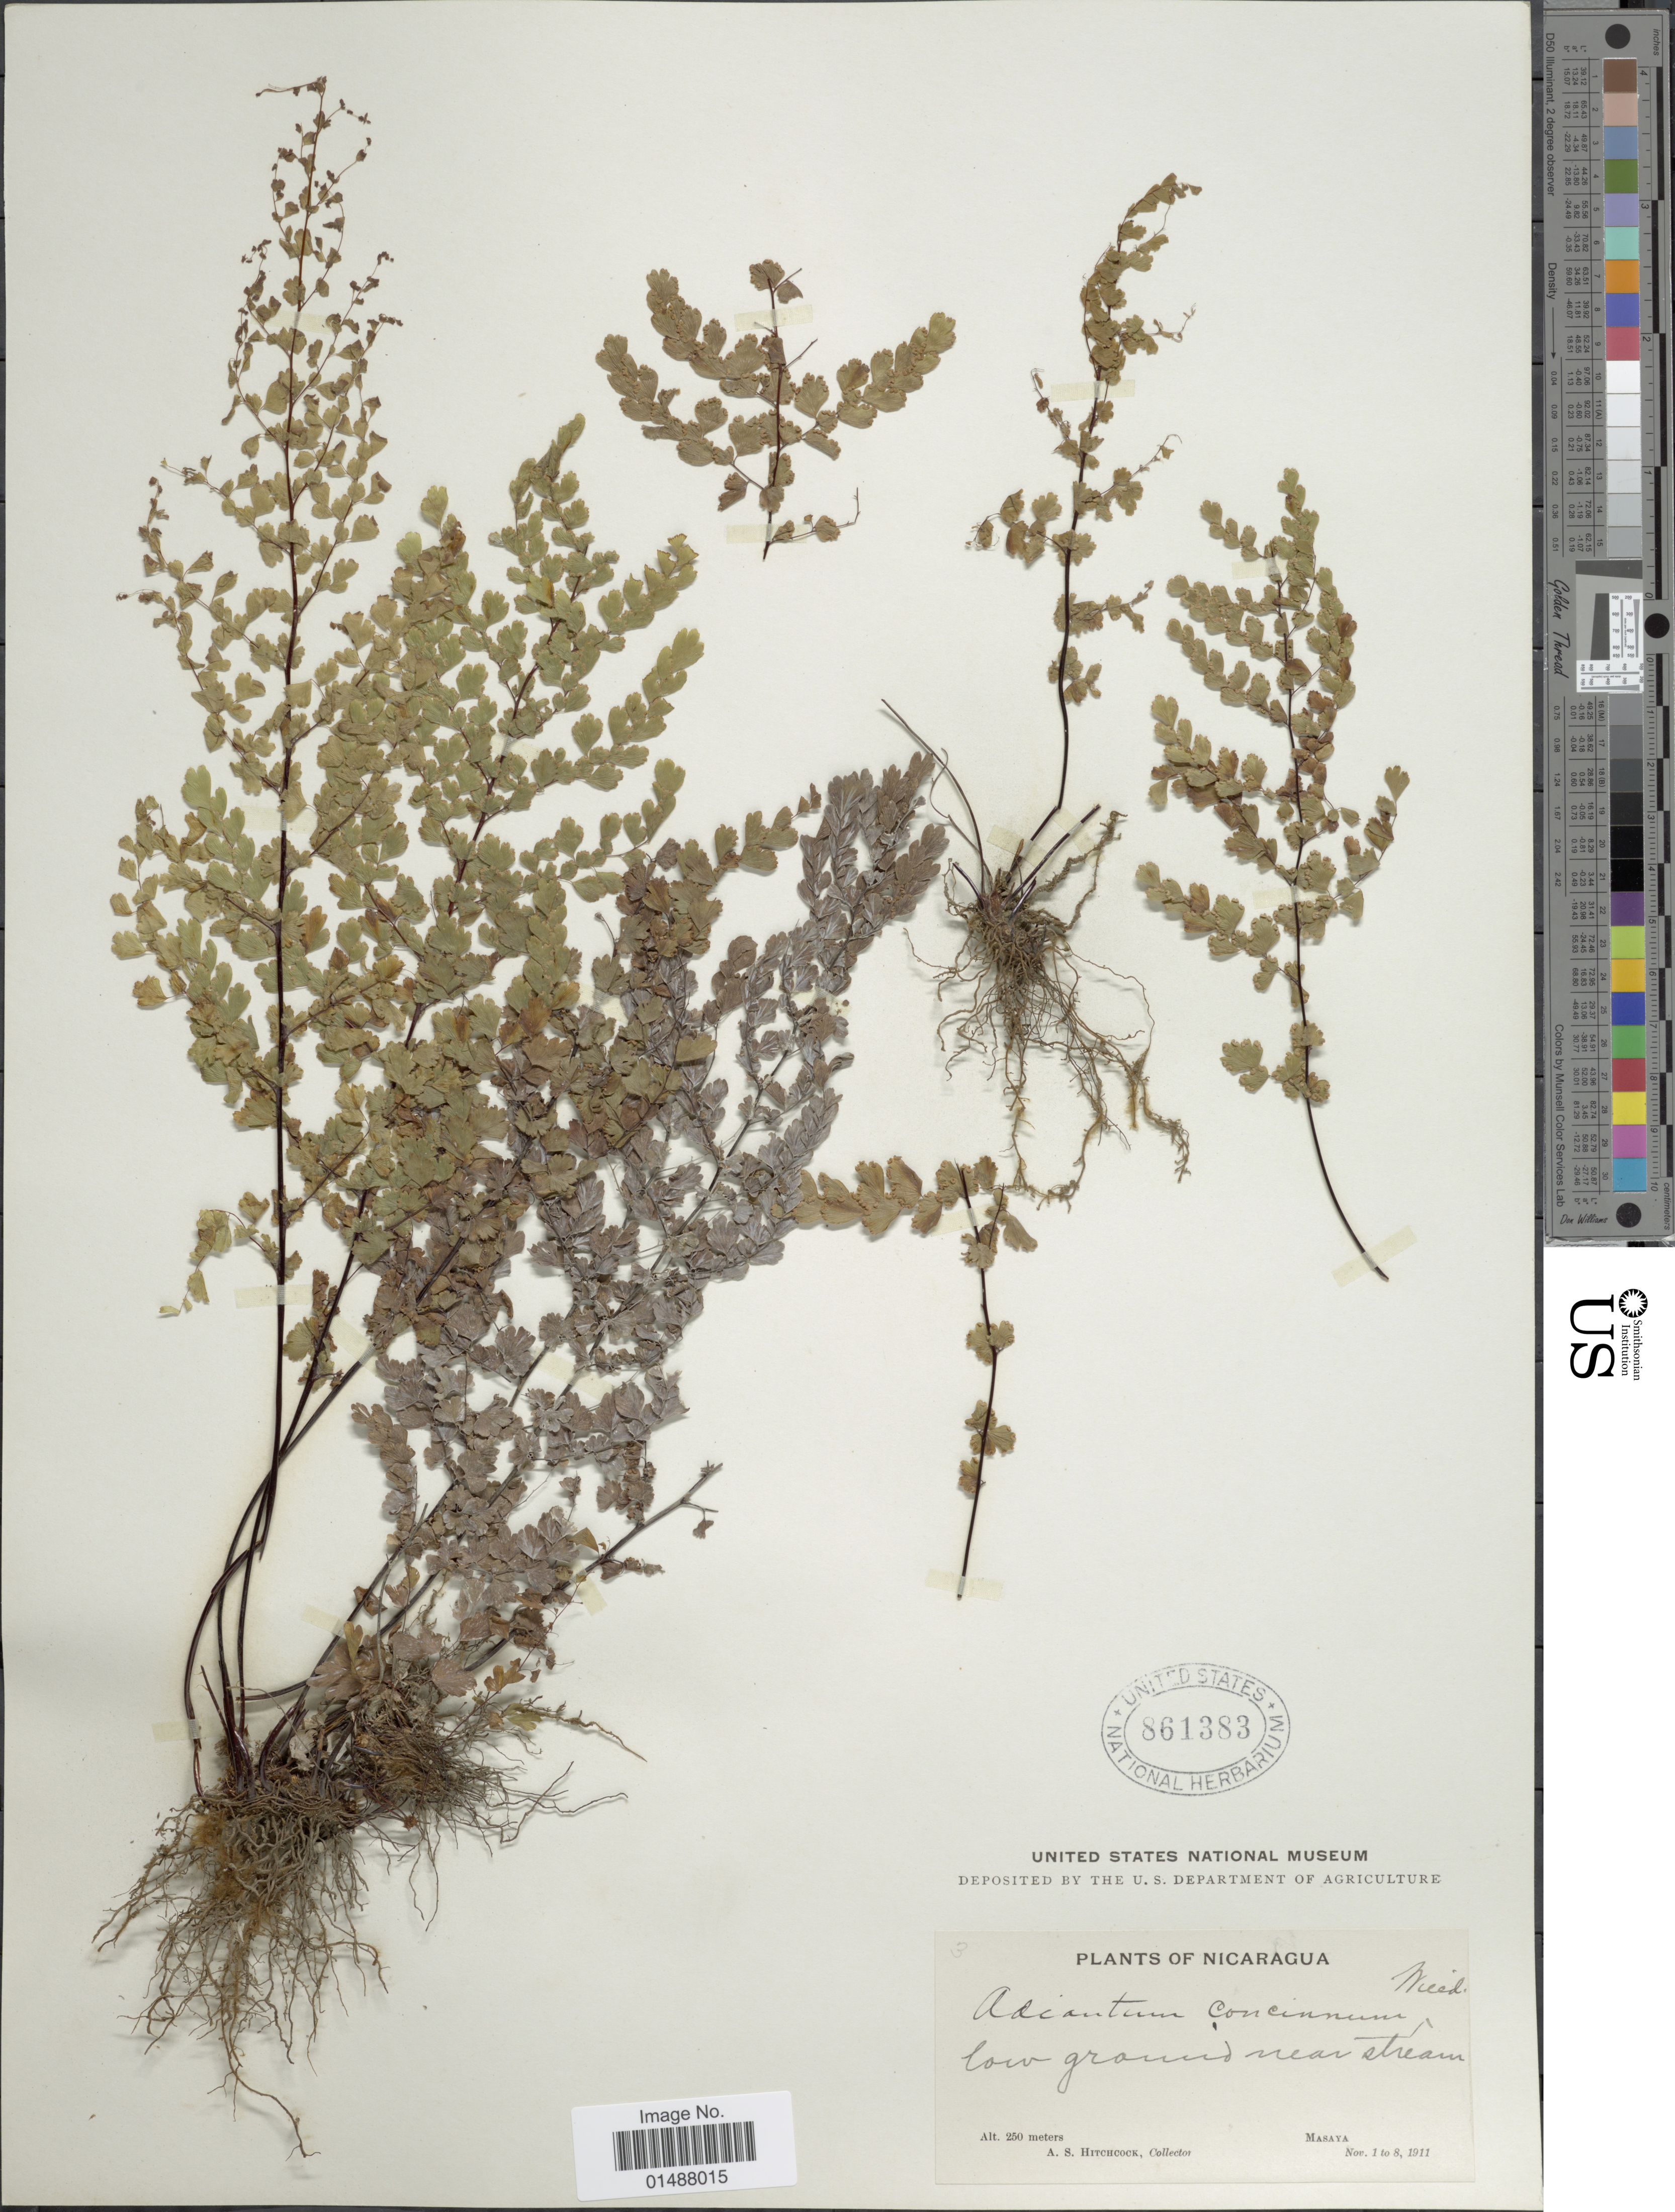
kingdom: Plantae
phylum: Tracheophyta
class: Polypodiopsida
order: Polypodiales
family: Pteridaceae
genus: Adiantum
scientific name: Adiantum concinnum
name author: Humb. & Bonpl. ex Willd.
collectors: A. S. Hitchcock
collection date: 1911-11-01/1911-11-08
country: Nicaragua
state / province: Masaya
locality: Low ground near stream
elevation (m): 250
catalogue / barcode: US 861383